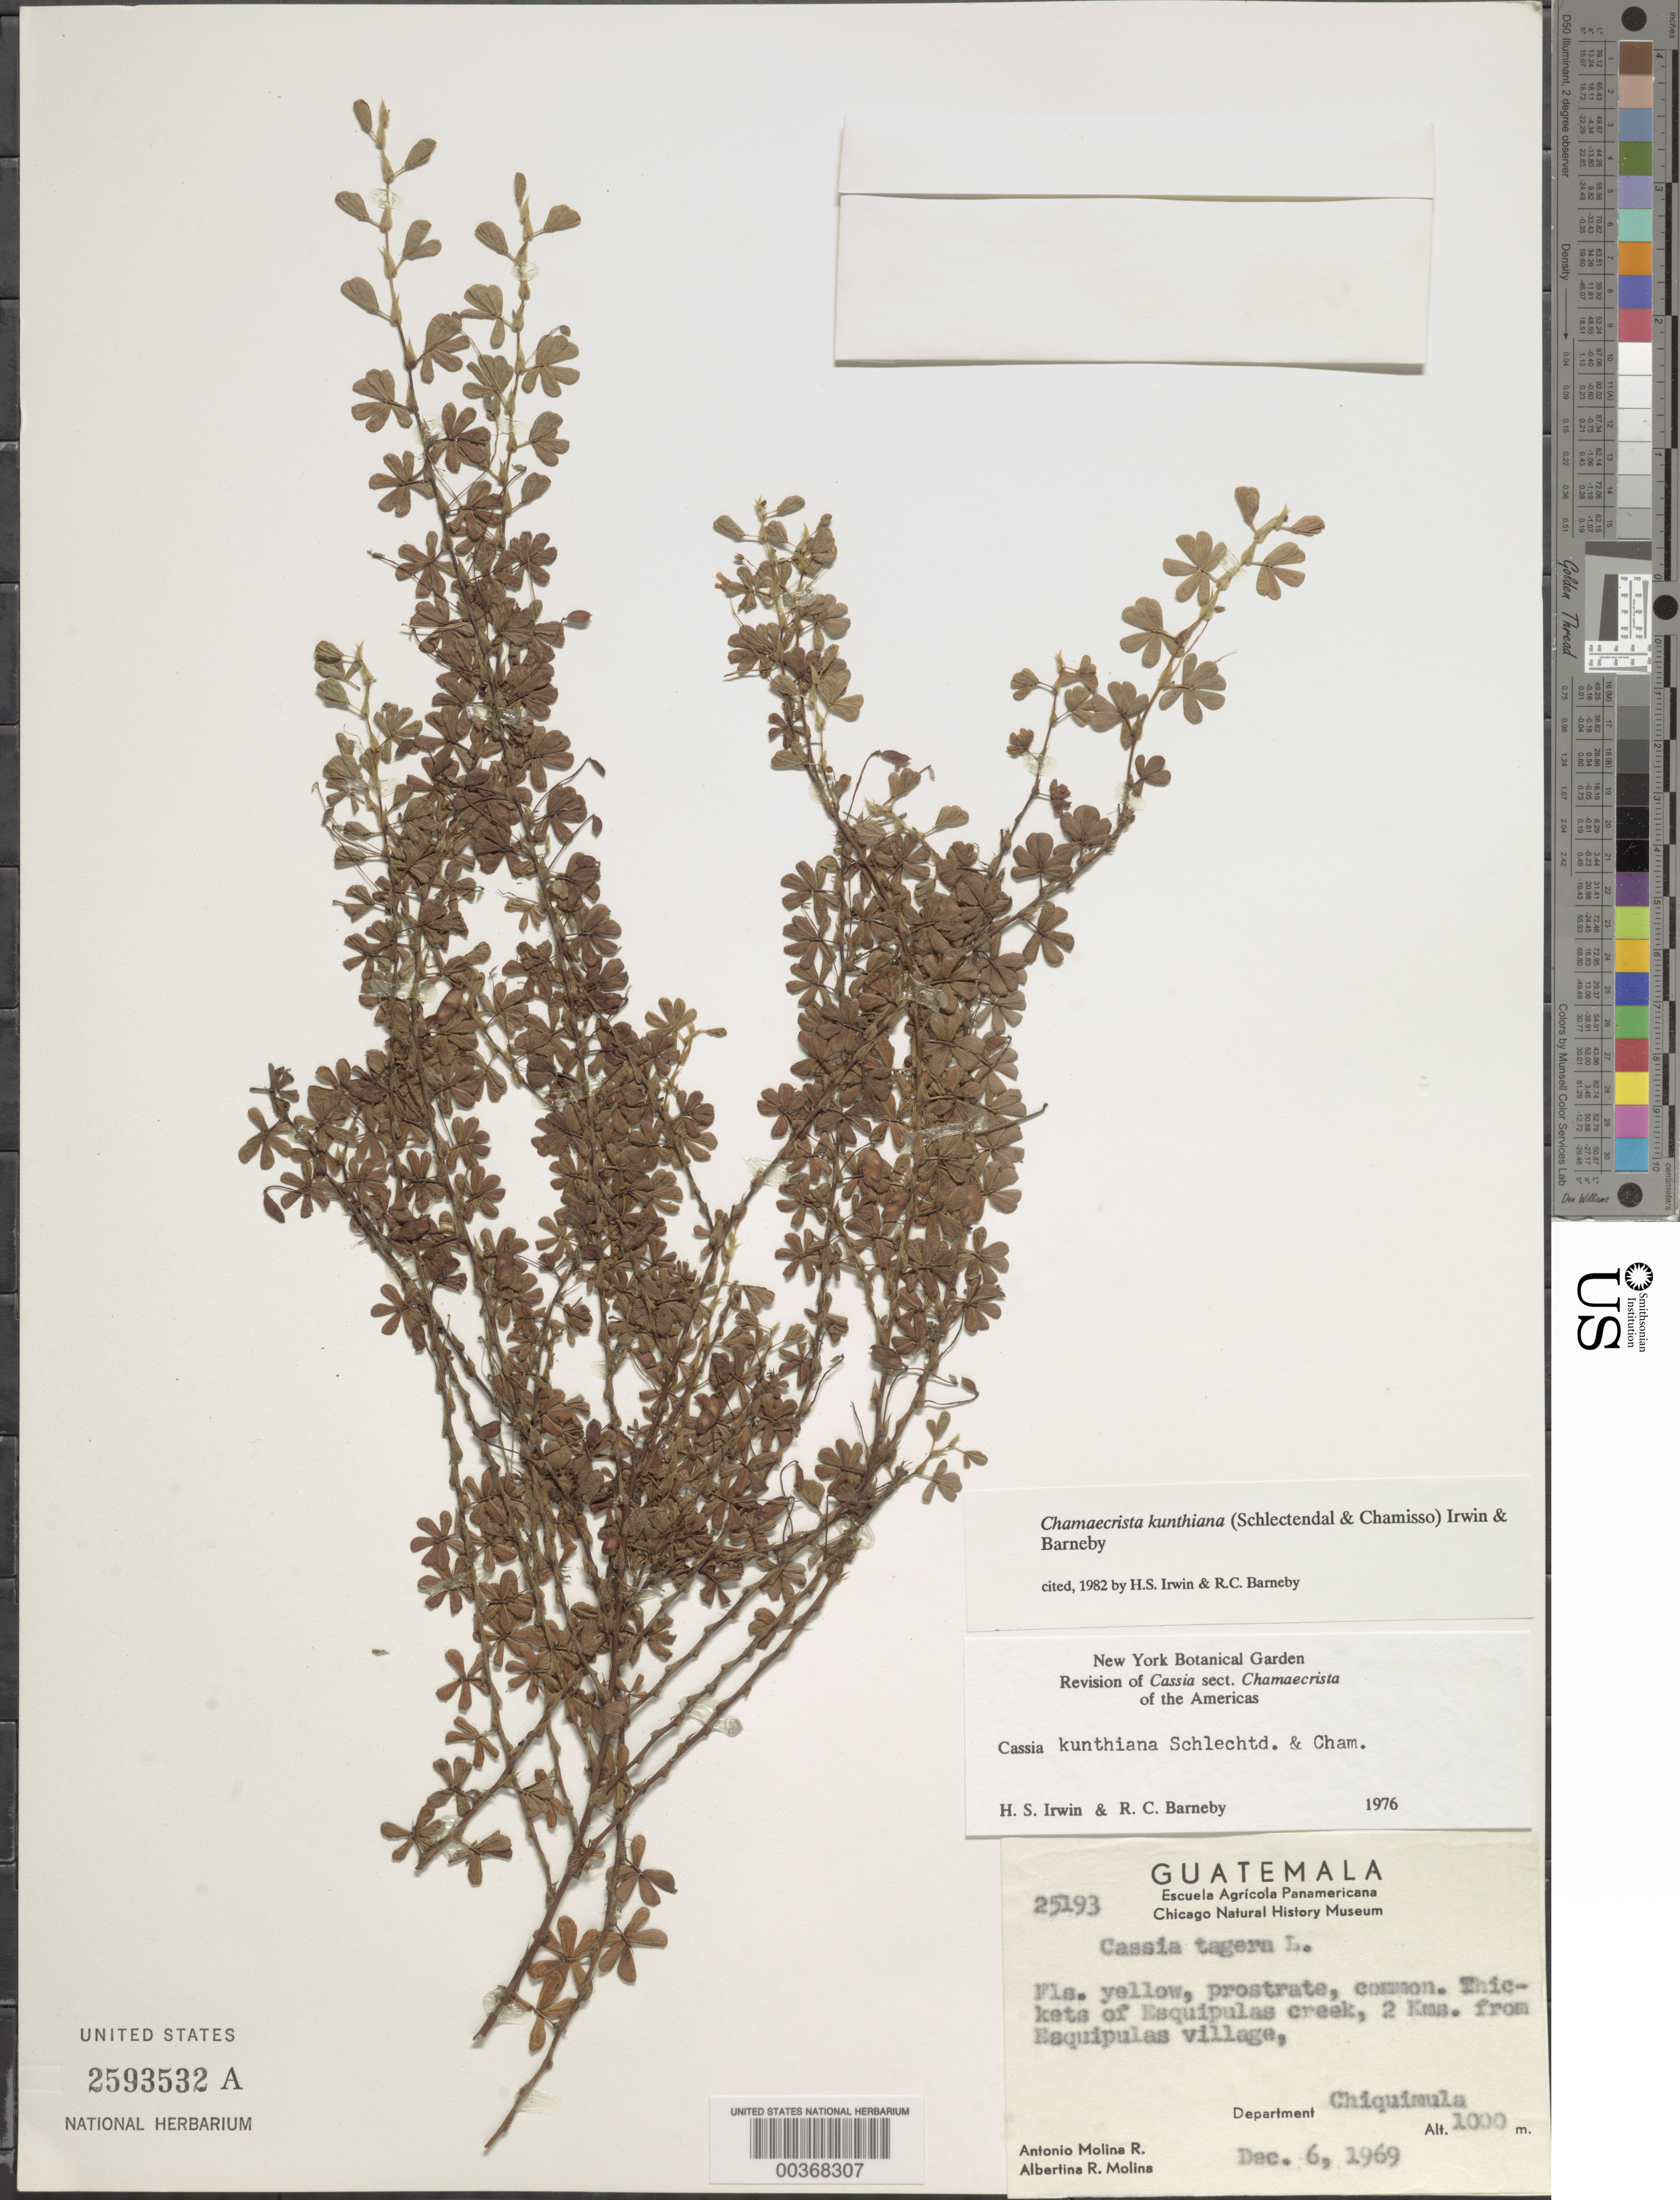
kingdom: Plantae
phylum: Tracheophyta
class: Magnoliopsida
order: Fabales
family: Fabaceae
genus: Chamaecrista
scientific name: Chamaecrista kunthiana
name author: (Schltdl. & Cham.) H.S. Irwin & Barneby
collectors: A. Molina R. & A. Molina R.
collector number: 25193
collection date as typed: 06 Dec 1969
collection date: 1969-12-06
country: Guatemala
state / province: Chiquimula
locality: Esquipulas creek, 2 km from Esquipulas village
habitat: Thickets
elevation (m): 1000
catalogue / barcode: US 2593532A